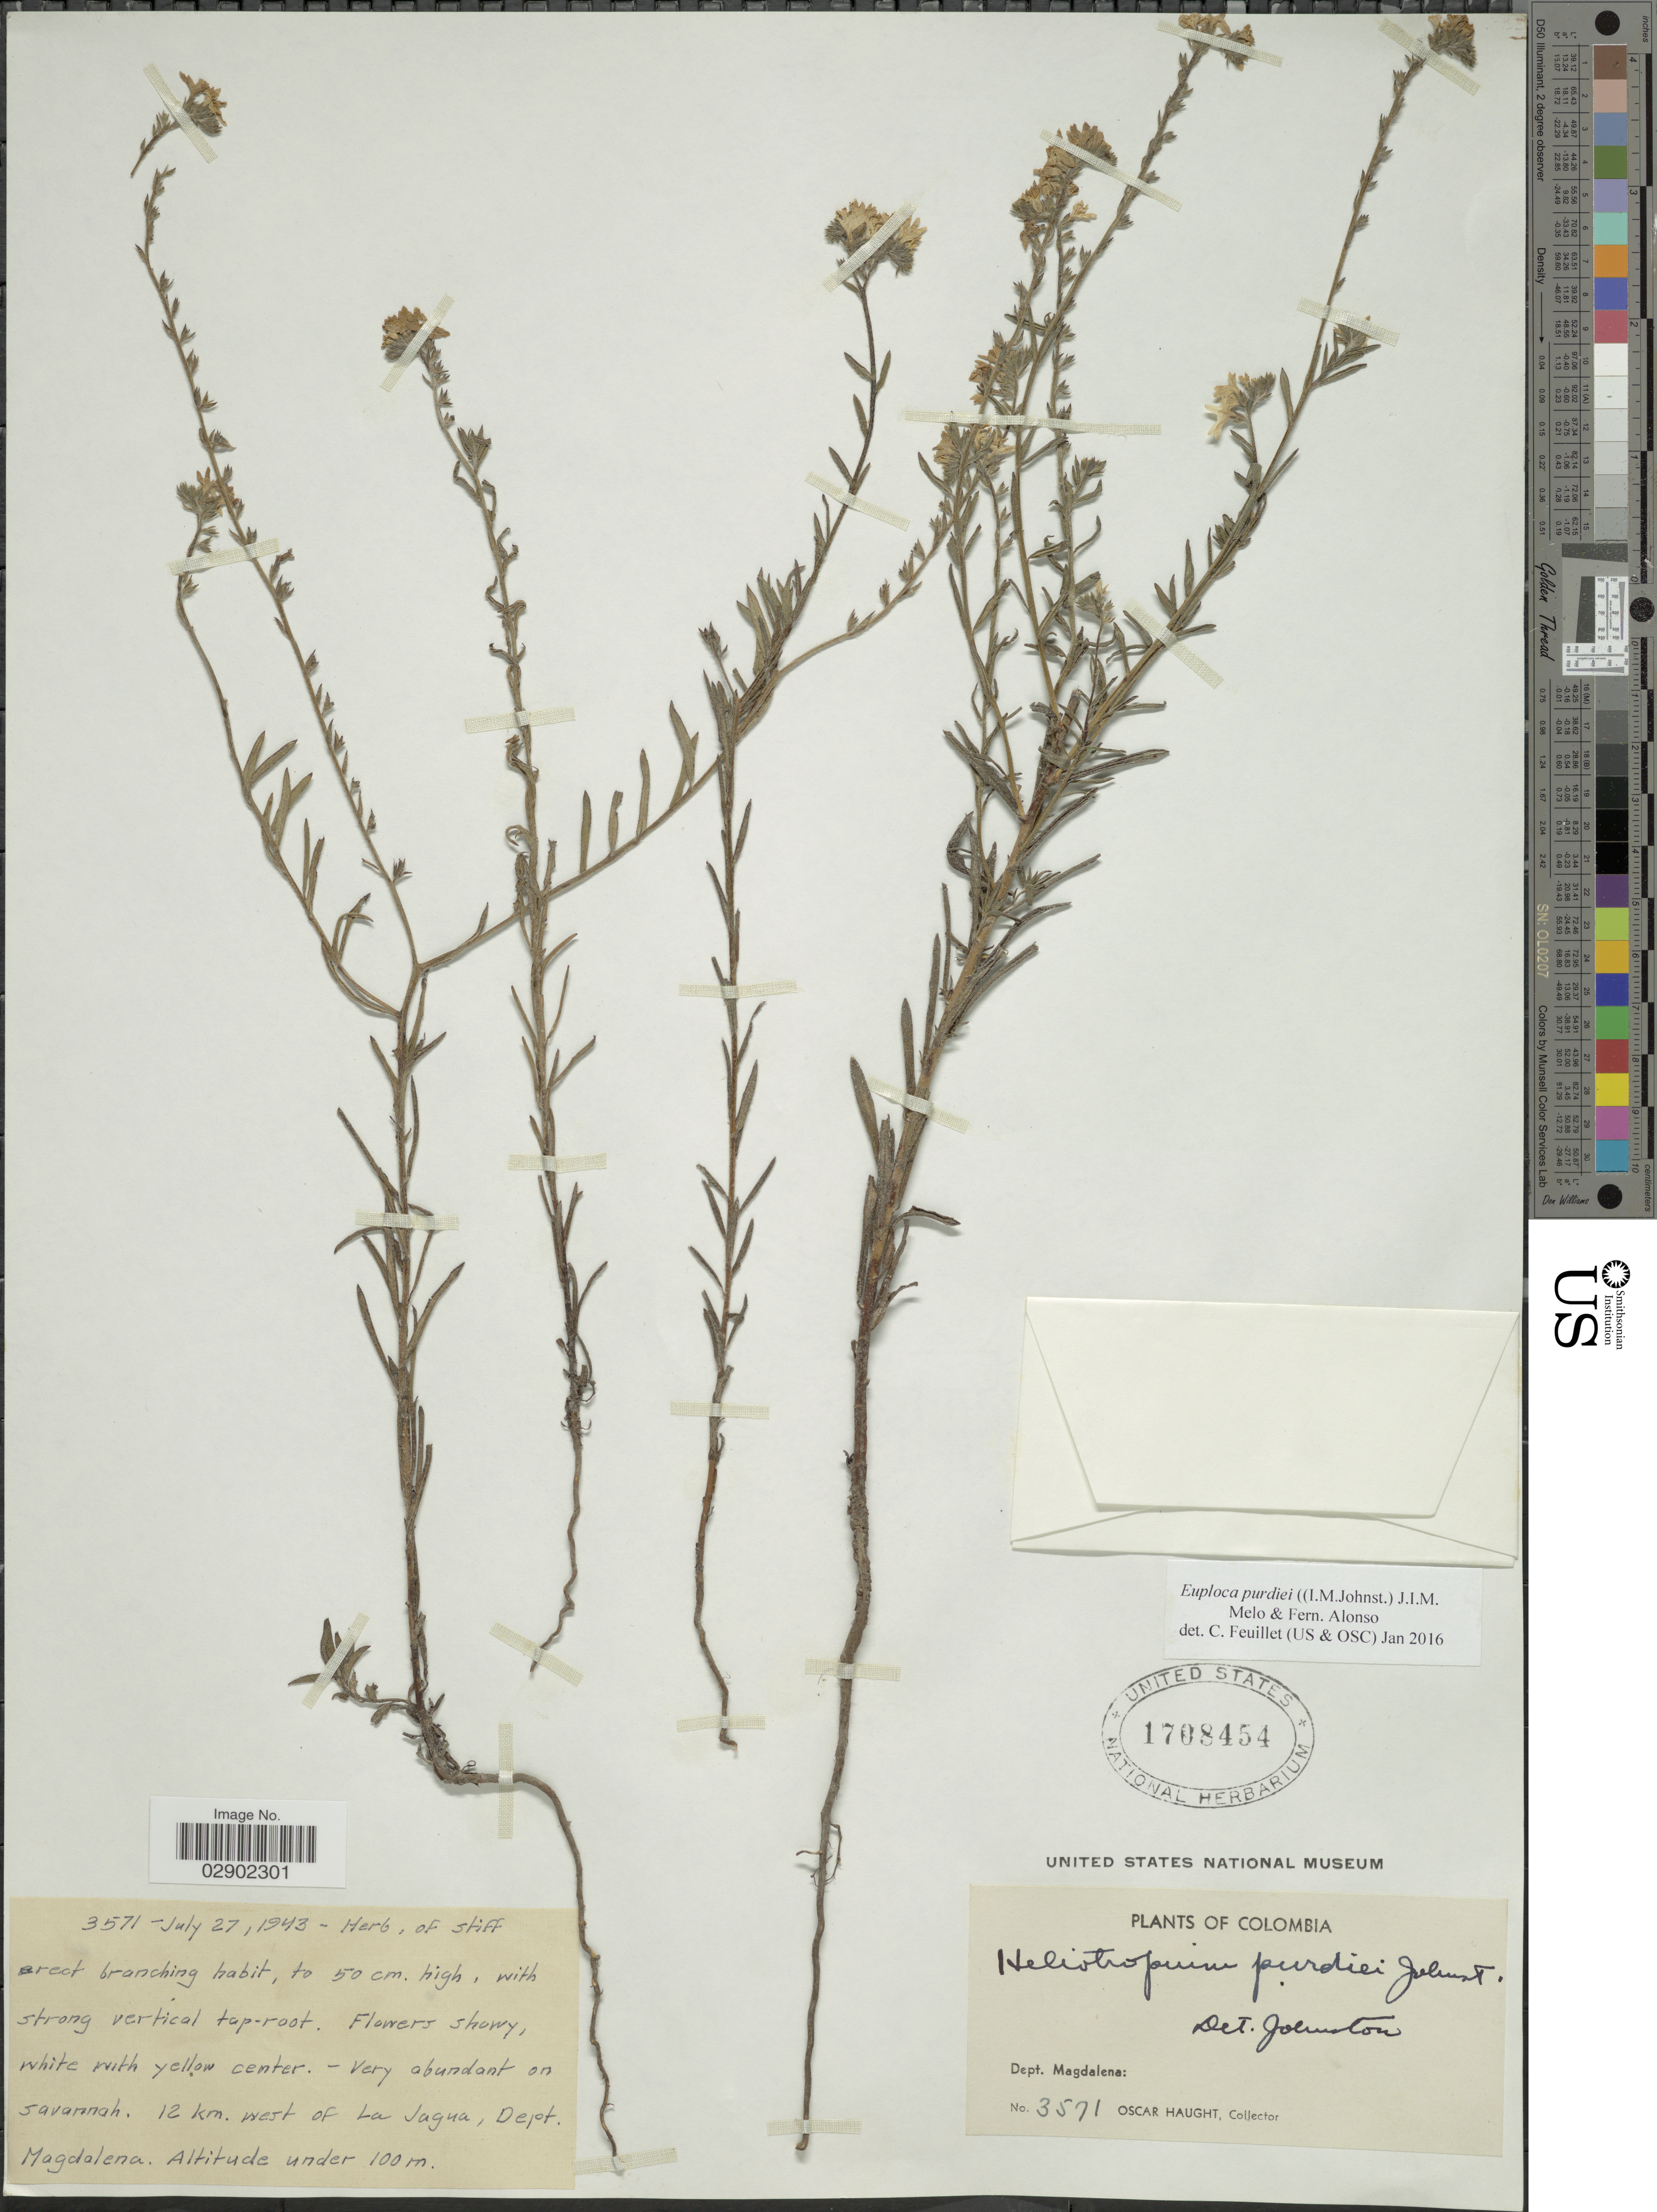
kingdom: Plantae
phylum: Tracheophyta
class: Magnoliopsida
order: Boraginales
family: Heliotropiaceae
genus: Euploca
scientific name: Euploca purdiei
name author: (I.M. Johnst.) J.I.M. Melo & Fern. Alonso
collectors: O. L. Haught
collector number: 3571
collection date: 1943-07-27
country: Colombia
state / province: Magdalena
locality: Dept. Magdalena. 12 km. west of La Jagua.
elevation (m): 100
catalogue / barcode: US 1708454